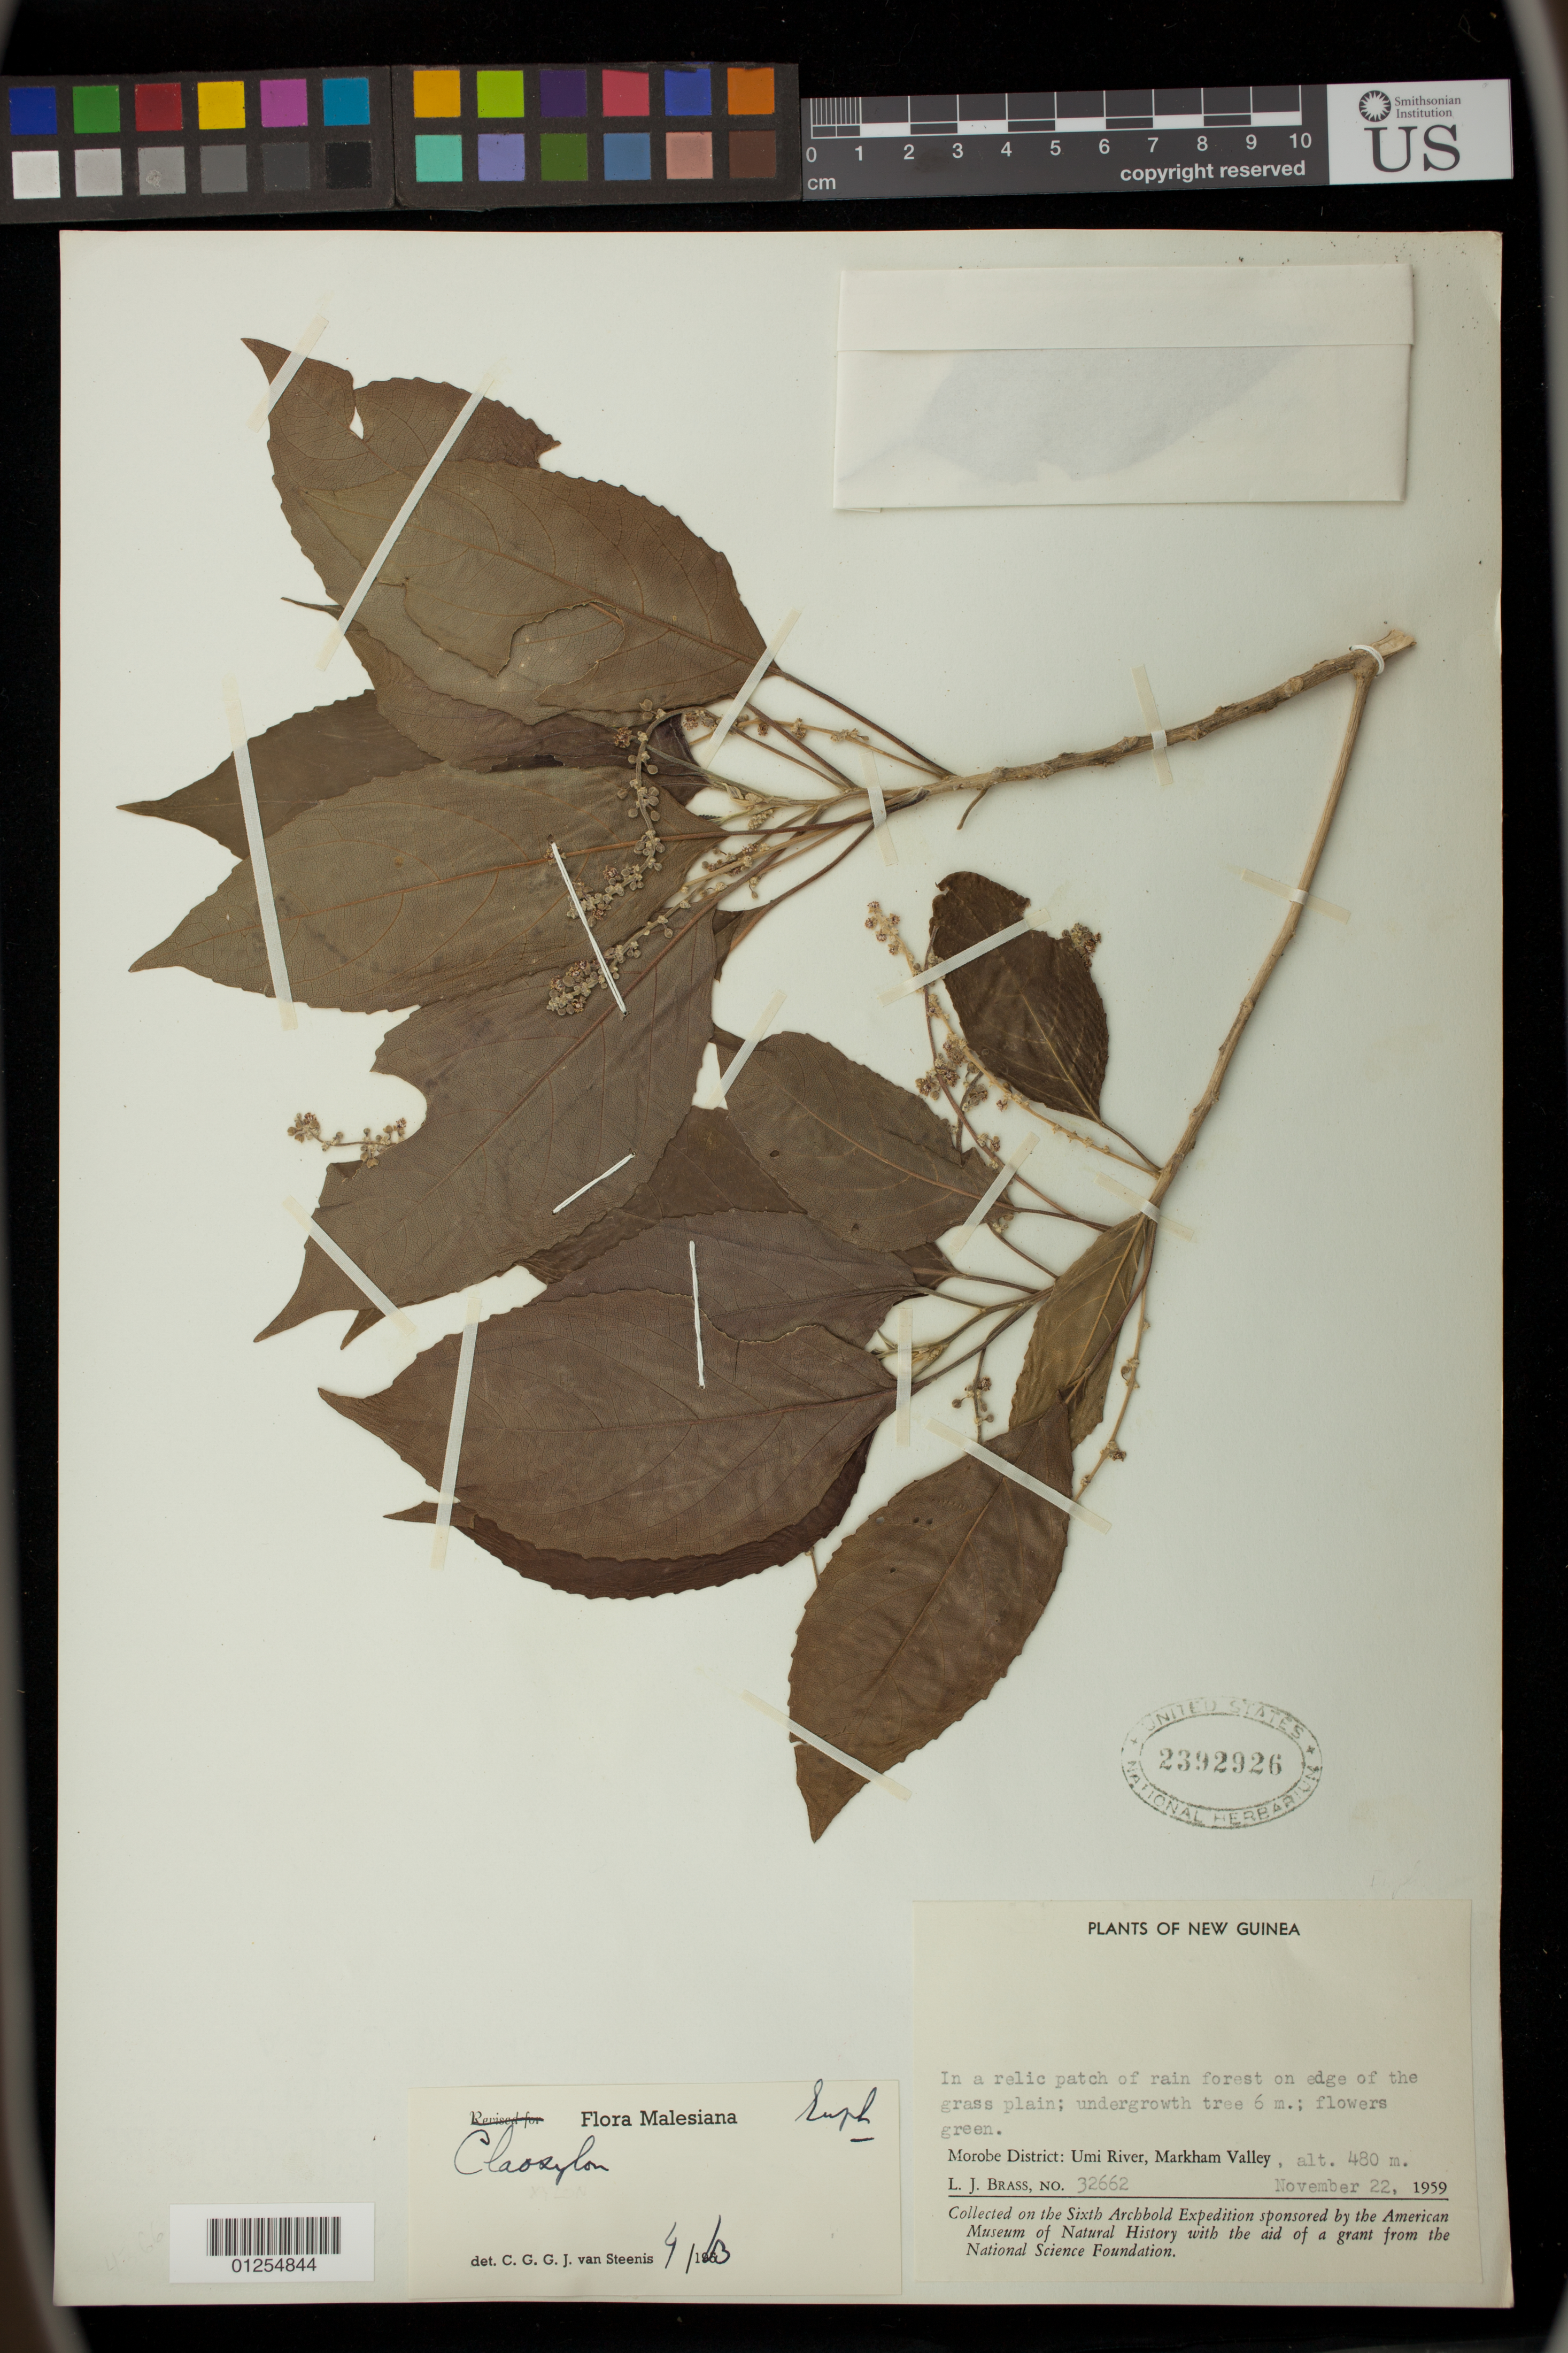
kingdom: Plantae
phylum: Tracheophyta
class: Magnoliopsida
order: Malpighiales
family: Euphorbiaceae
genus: Claoxylon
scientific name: Claoxylon sp.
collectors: L. J. Brass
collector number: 32662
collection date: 1959-11-22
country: Papua New Guinea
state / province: Morobe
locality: In a relic patch of rain forest on edge of the grass plain.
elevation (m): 480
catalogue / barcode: US 2392926